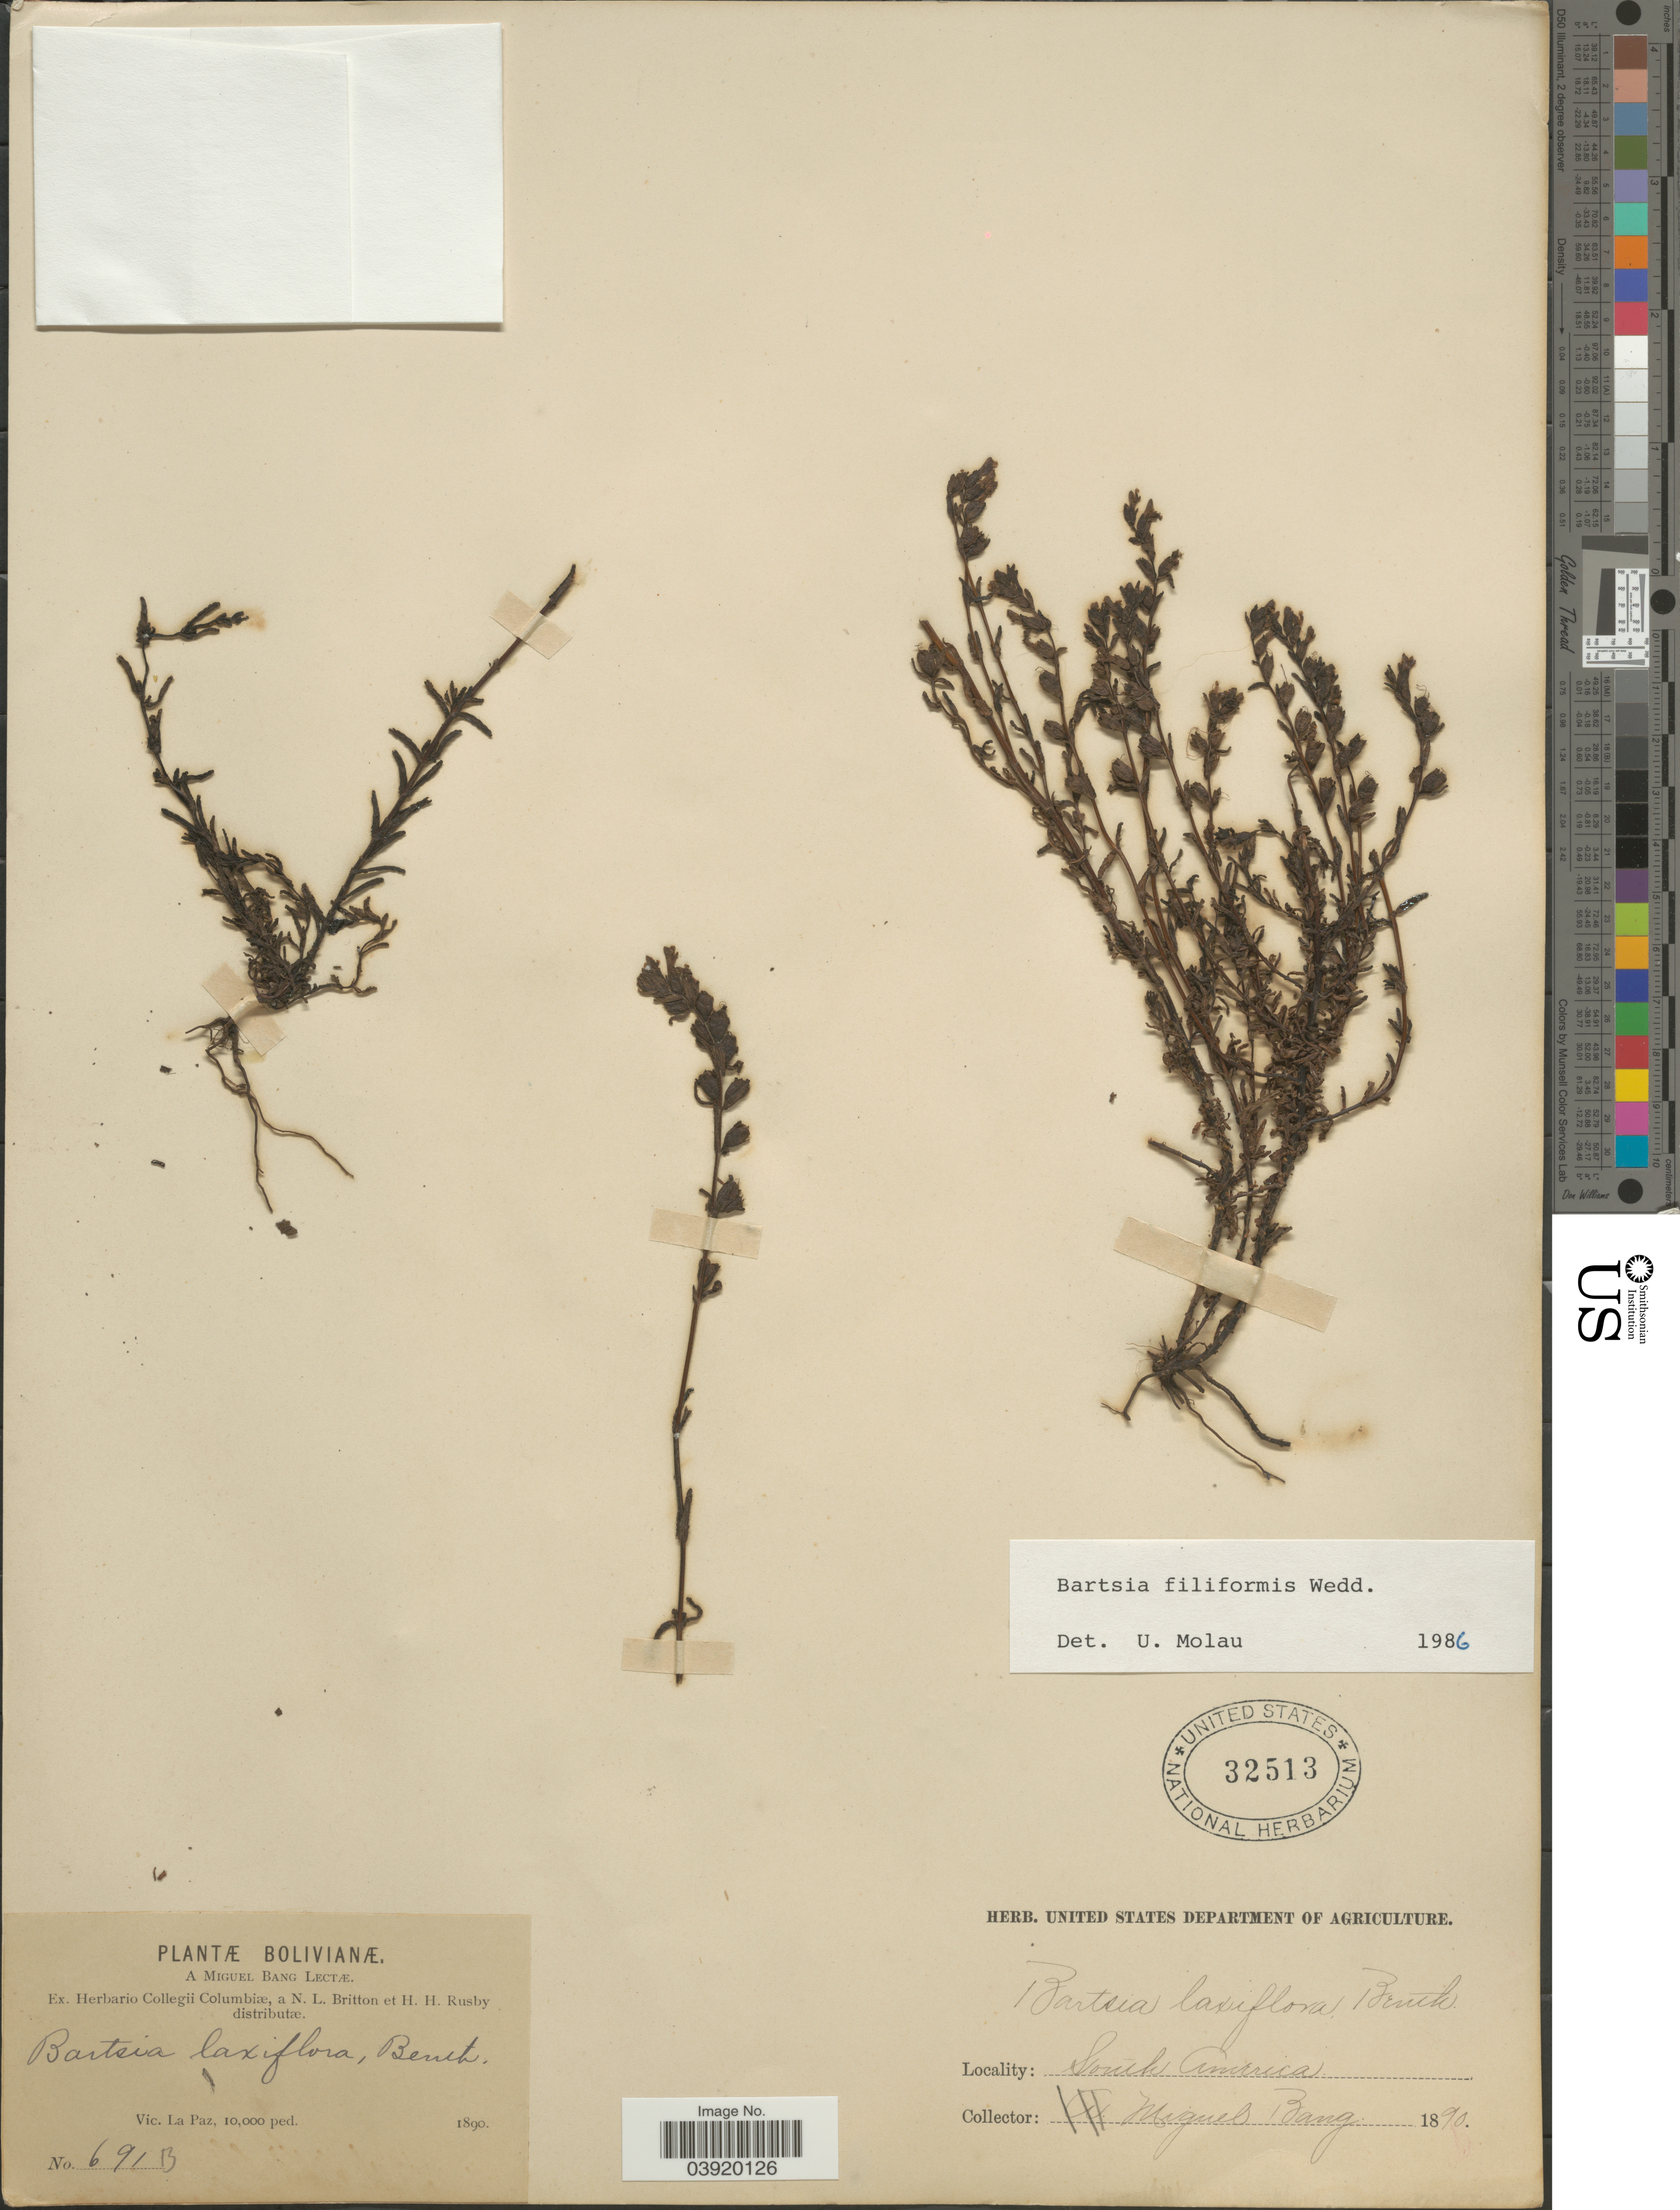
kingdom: Plantae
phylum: Tracheophyta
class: Magnoliopsida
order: Lamiales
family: Orobanchaceae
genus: Bartsia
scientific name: Bartsia filiformis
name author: Wedd.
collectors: M. Bang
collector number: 691B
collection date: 1890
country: Bolivia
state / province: La Paz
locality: Vic. La Paz.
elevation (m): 3048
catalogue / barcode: US 32513